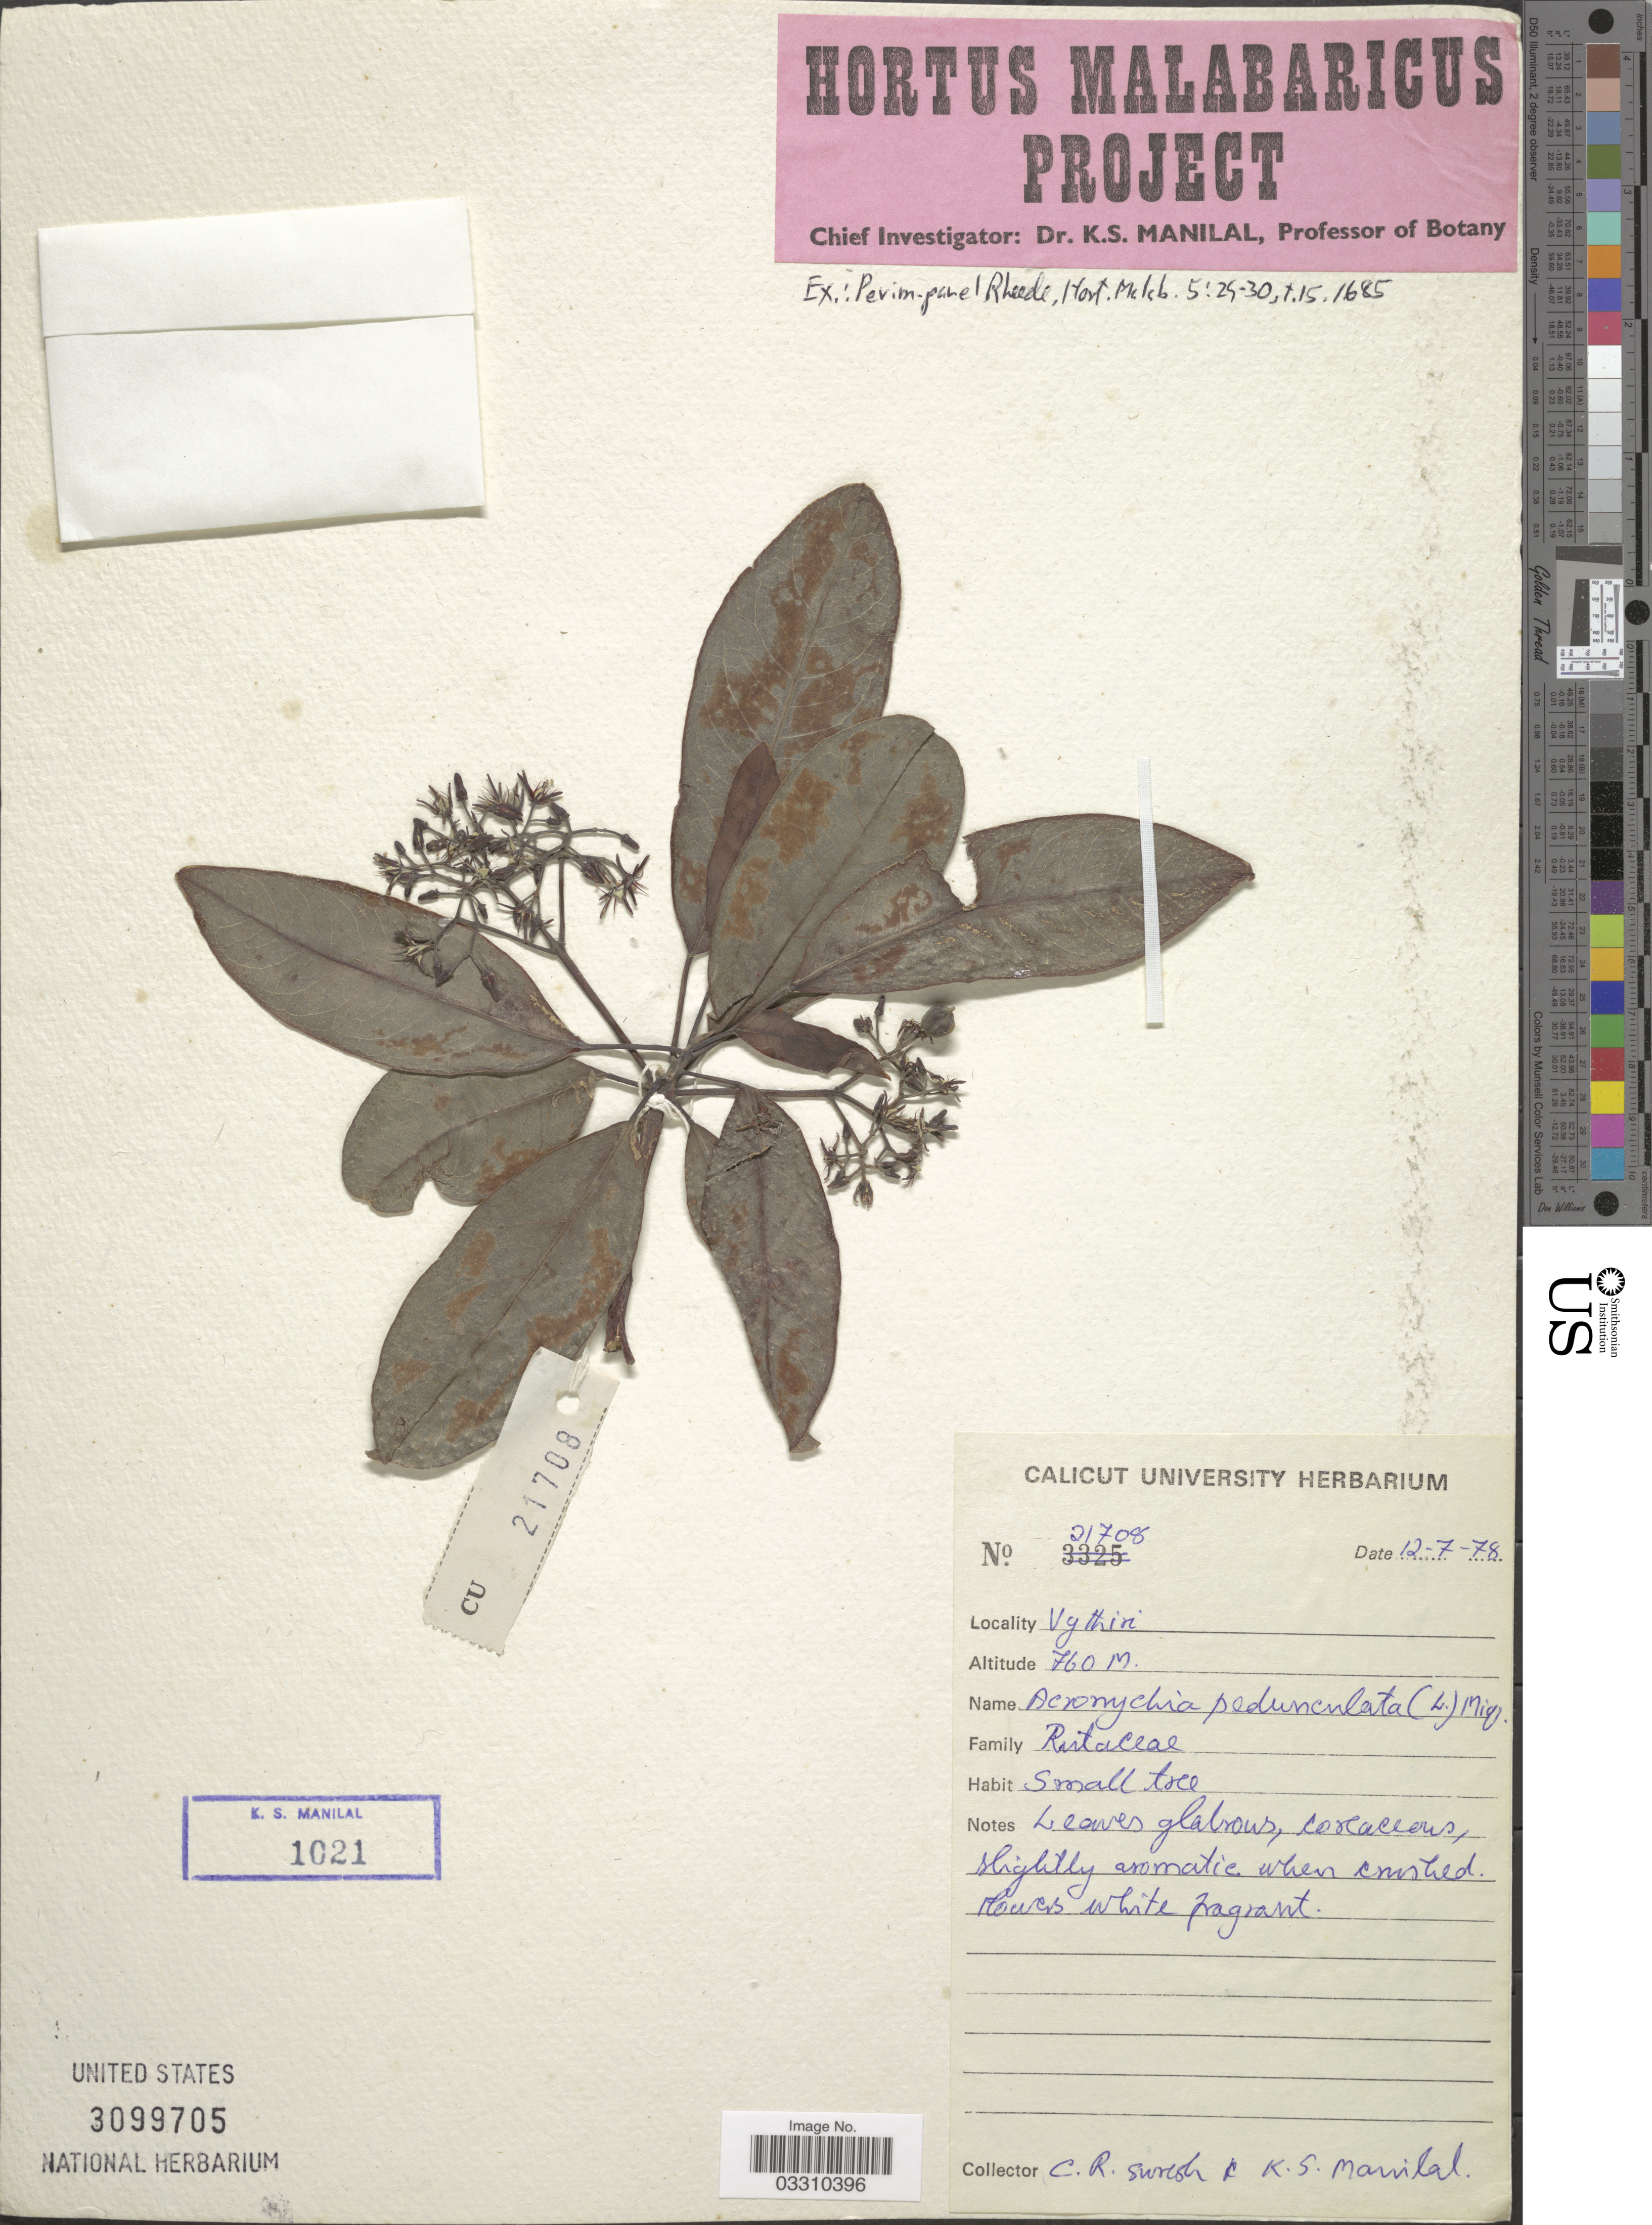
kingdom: Plantae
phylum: Tracheophyta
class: Magnoliopsida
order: Sapindales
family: Rutaceae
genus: Acronychia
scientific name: Acronychia pedunculata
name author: (L.) Miq.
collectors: C. Suresh & K. Manilal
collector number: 21708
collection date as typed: Transcribed d/m/y: 12/7/78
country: India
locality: Vythiri.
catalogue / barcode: US 3099705